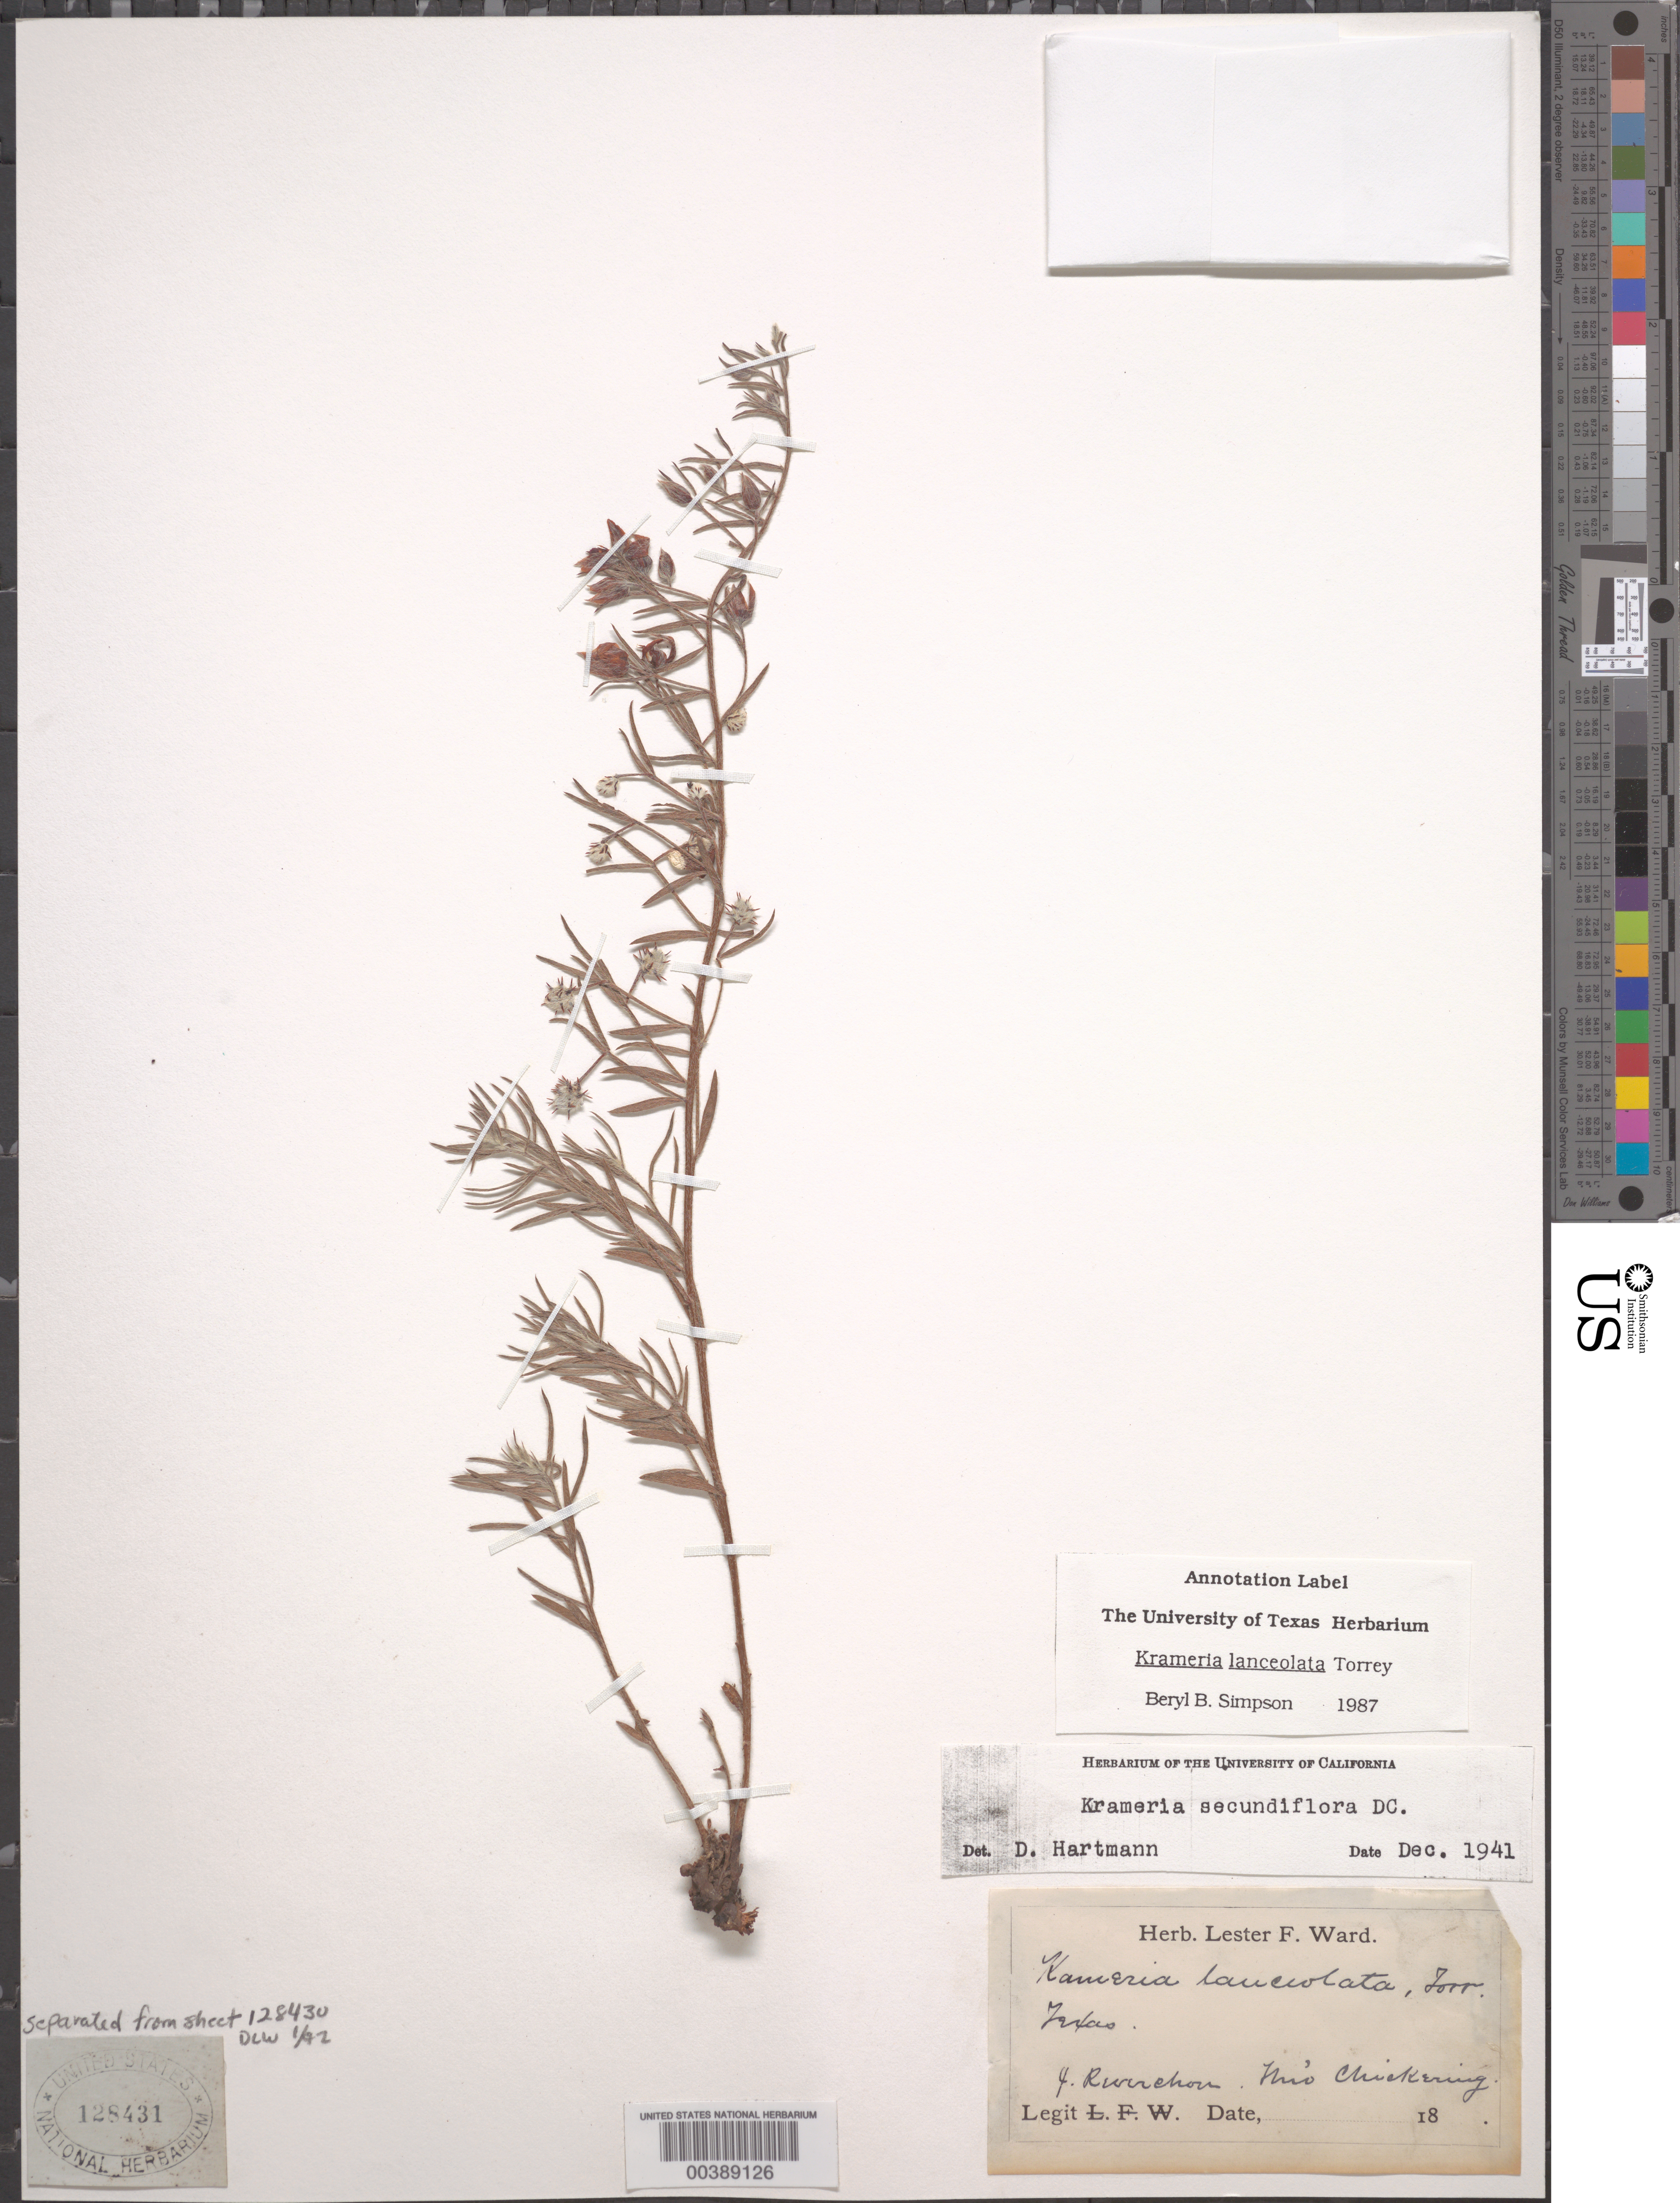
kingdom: Plantae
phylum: Tracheophyta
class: Magnoliopsida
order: Zygophyllales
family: Krameriaceae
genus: Krameria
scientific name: Krameria lanceolata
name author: Torr.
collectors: E. Reverchon & T. Chickering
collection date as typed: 18--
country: United States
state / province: Texas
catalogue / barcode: US 128431